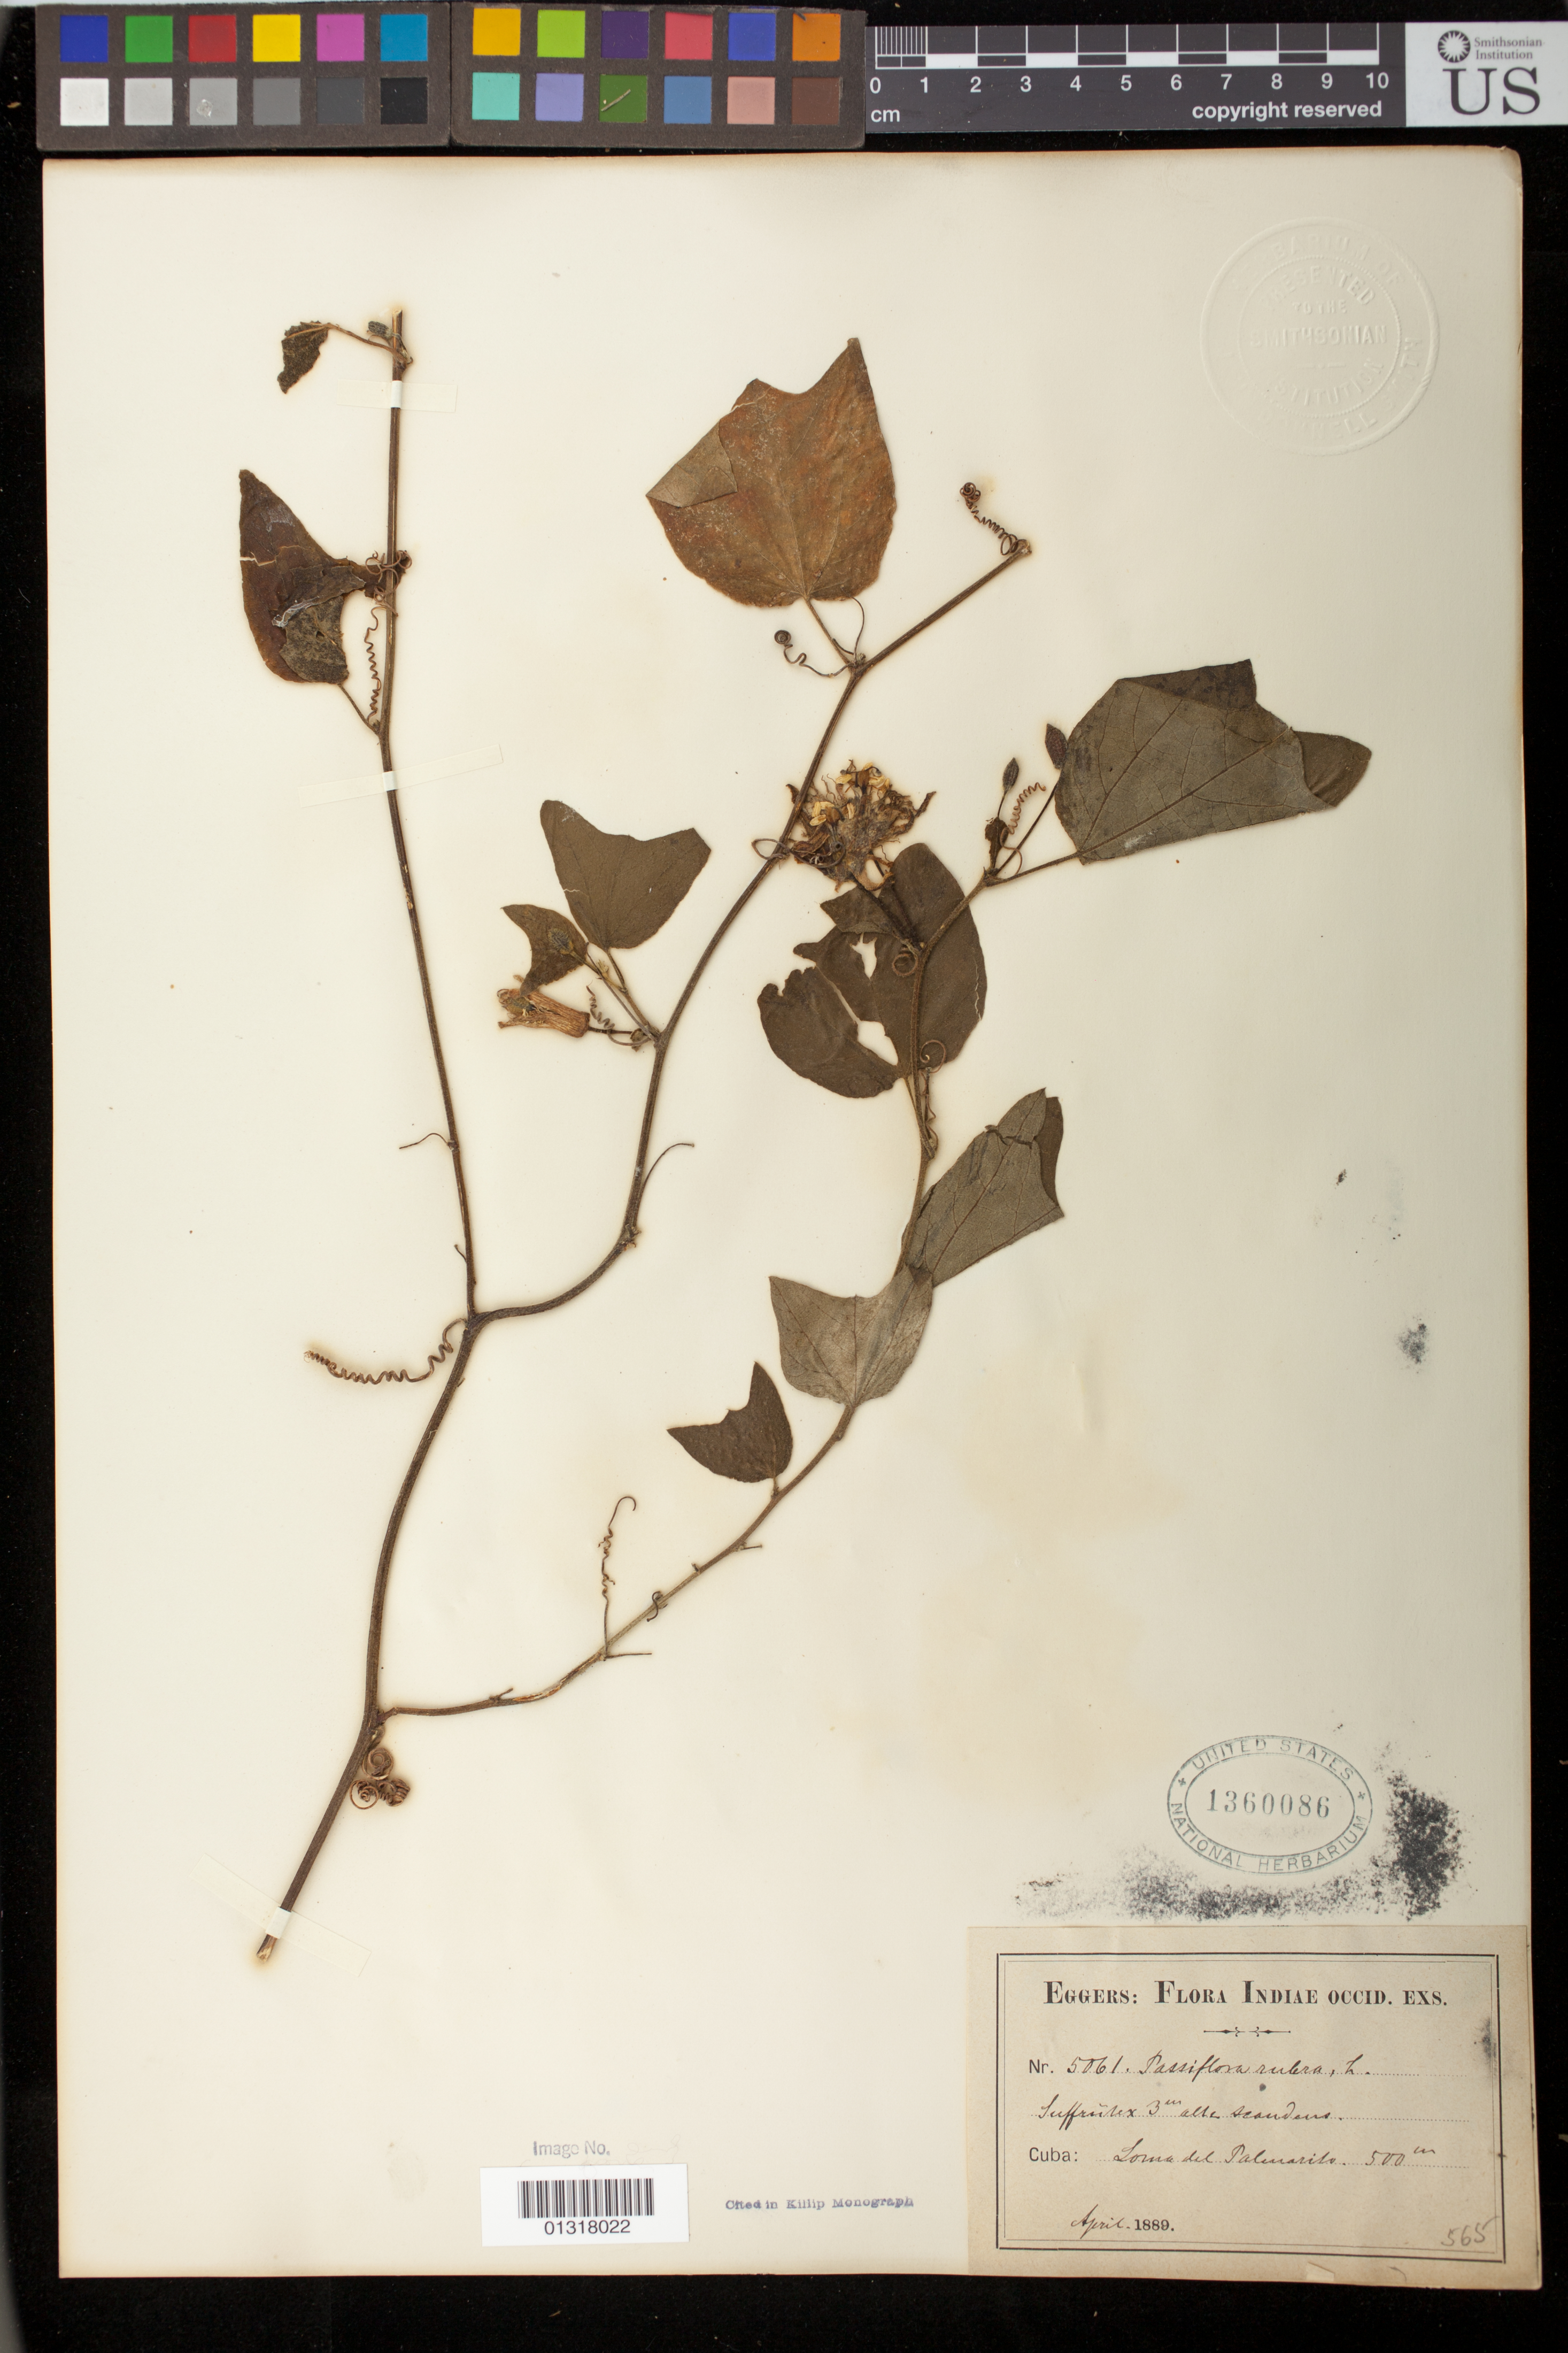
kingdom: Plantae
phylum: Tracheophyta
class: Magnoliopsida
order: Malpighiales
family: Passifloraceae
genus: Passiflora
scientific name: Passiflora rubra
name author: L.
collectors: H. F. A. von Eggers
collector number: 5061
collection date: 1889-04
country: Cuba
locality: Loma del Palmarito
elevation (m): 500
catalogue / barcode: US 1360086